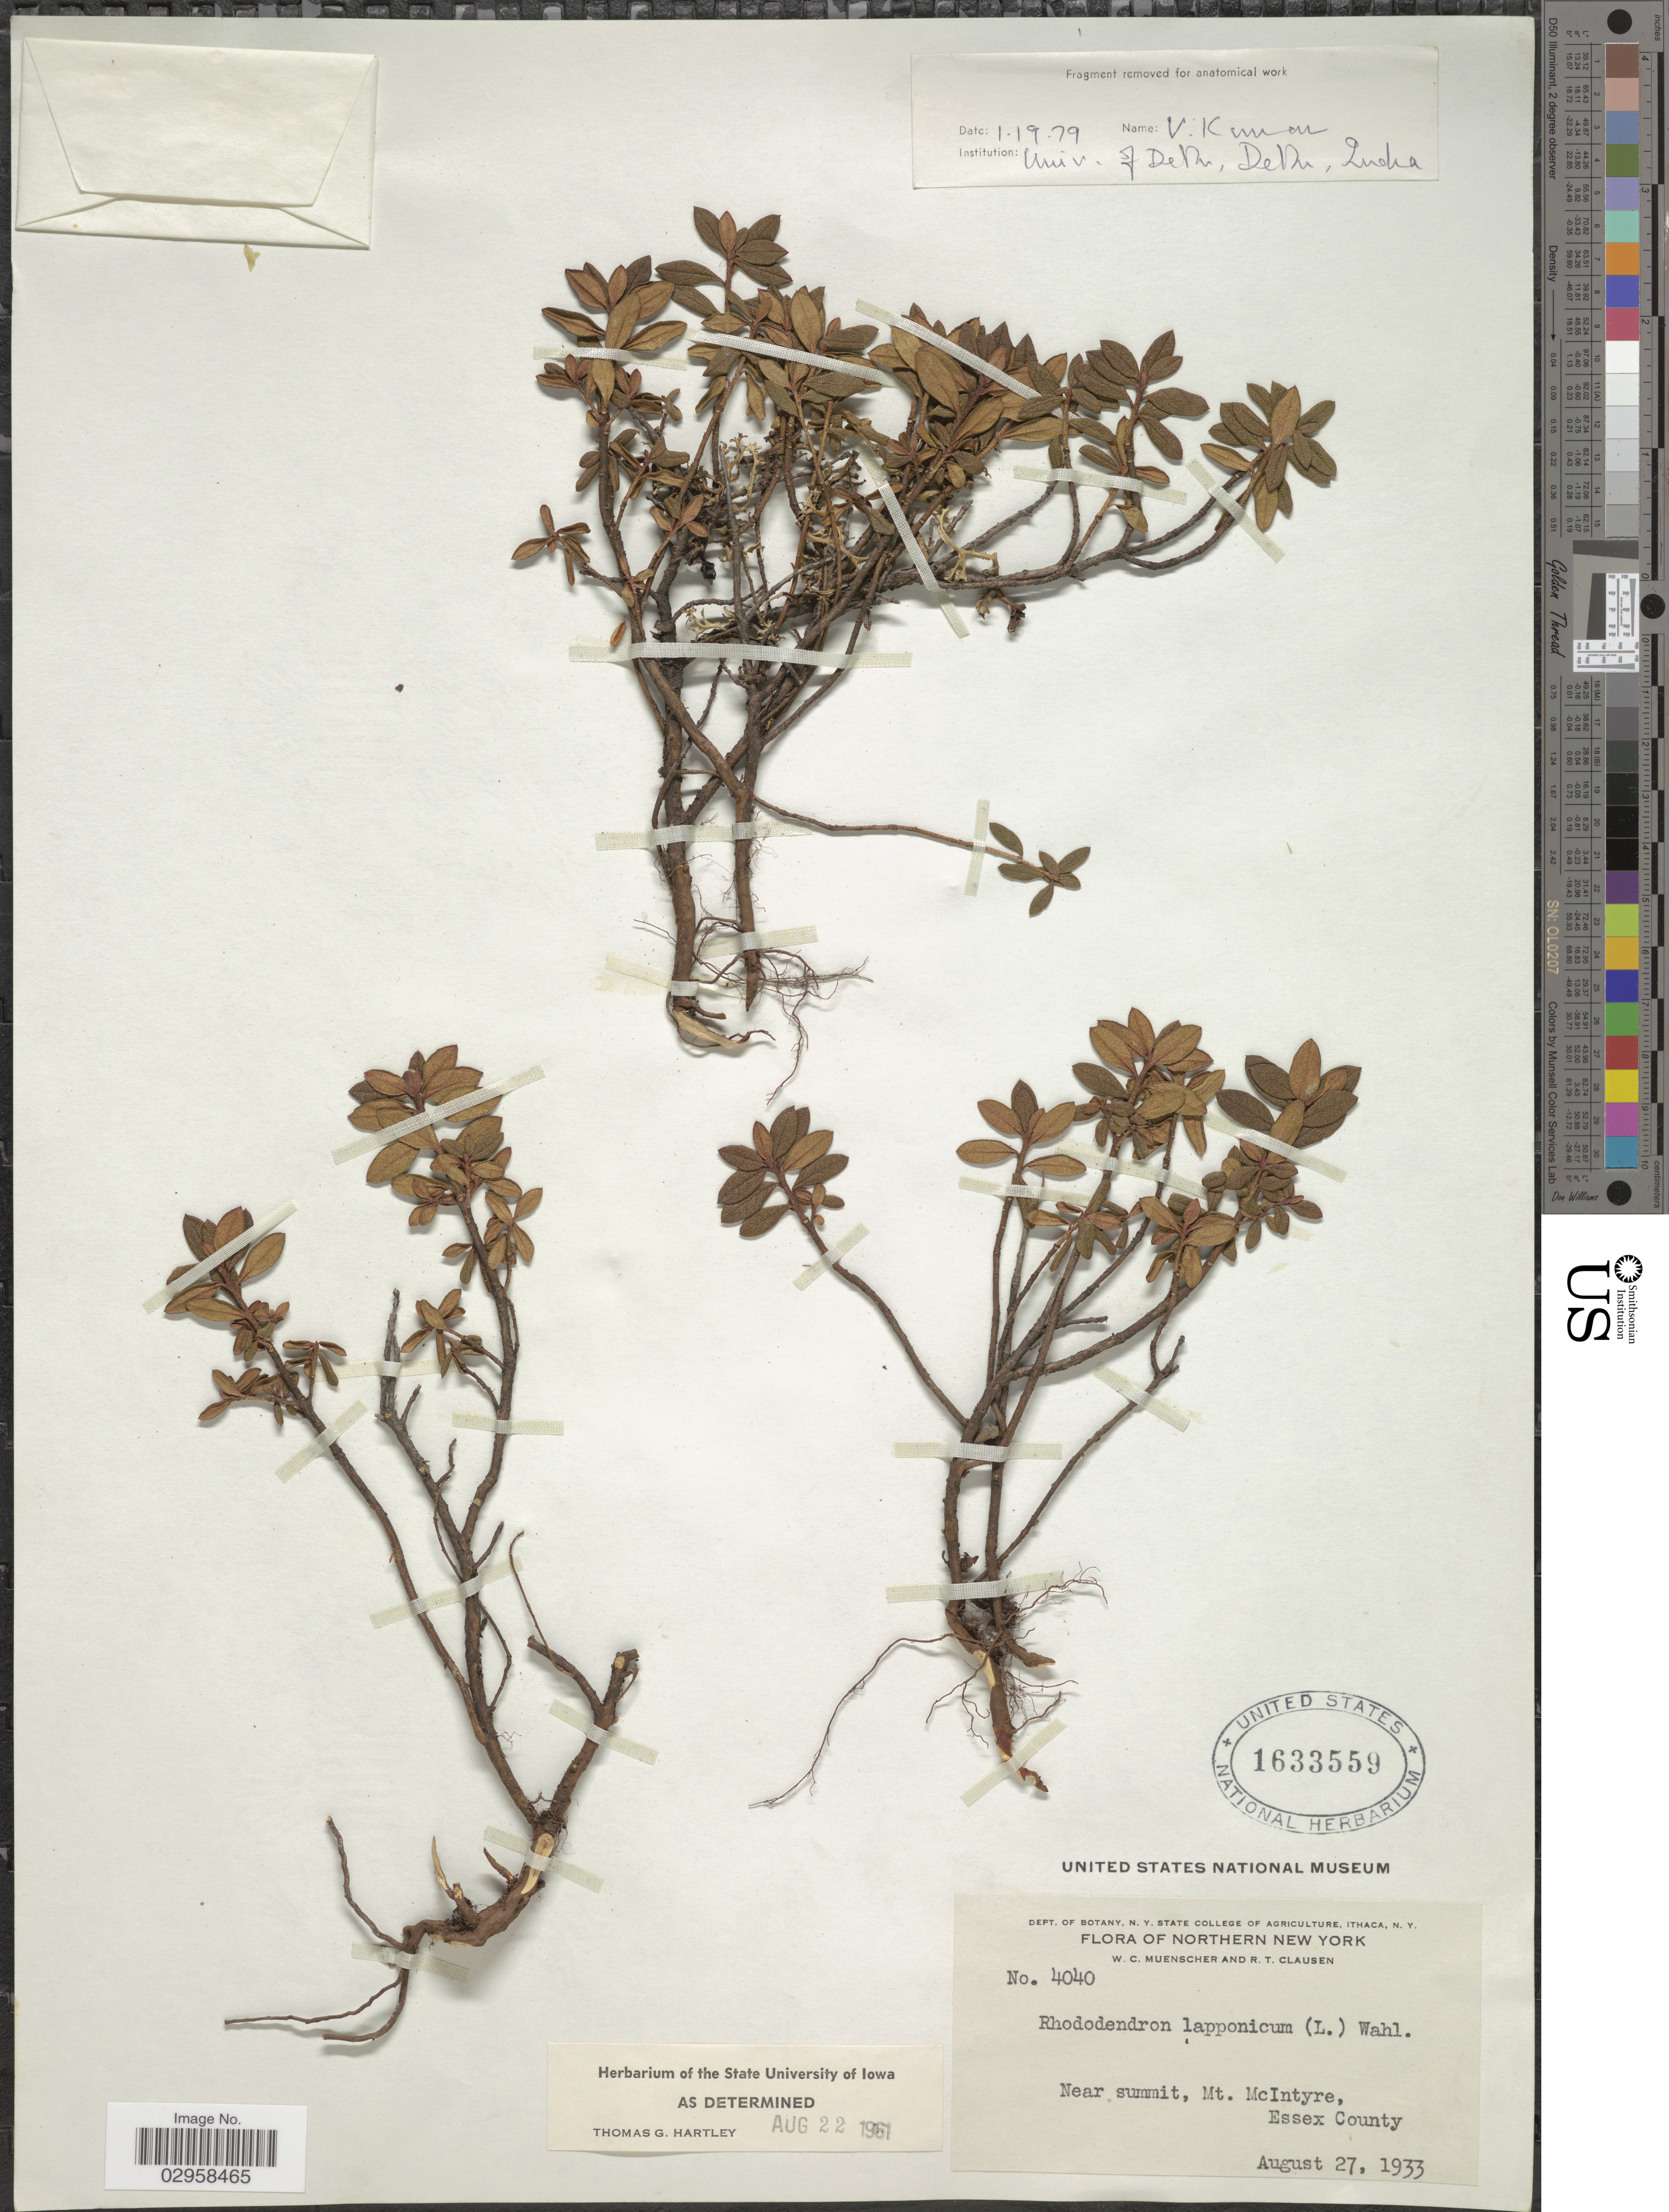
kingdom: Plantae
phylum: Tracheophyta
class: Magnoliopsida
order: Ericales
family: Ericaceae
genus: Rhododendron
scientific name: Rhododendron lapponicum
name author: (L.) Wahlenb.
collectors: W. Muenscher & R. T. Clausen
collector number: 4040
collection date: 1933-08-27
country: United States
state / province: New York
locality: Northern New York. Near summit, Mt. McIntyre, Essex County.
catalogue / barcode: US 1633559